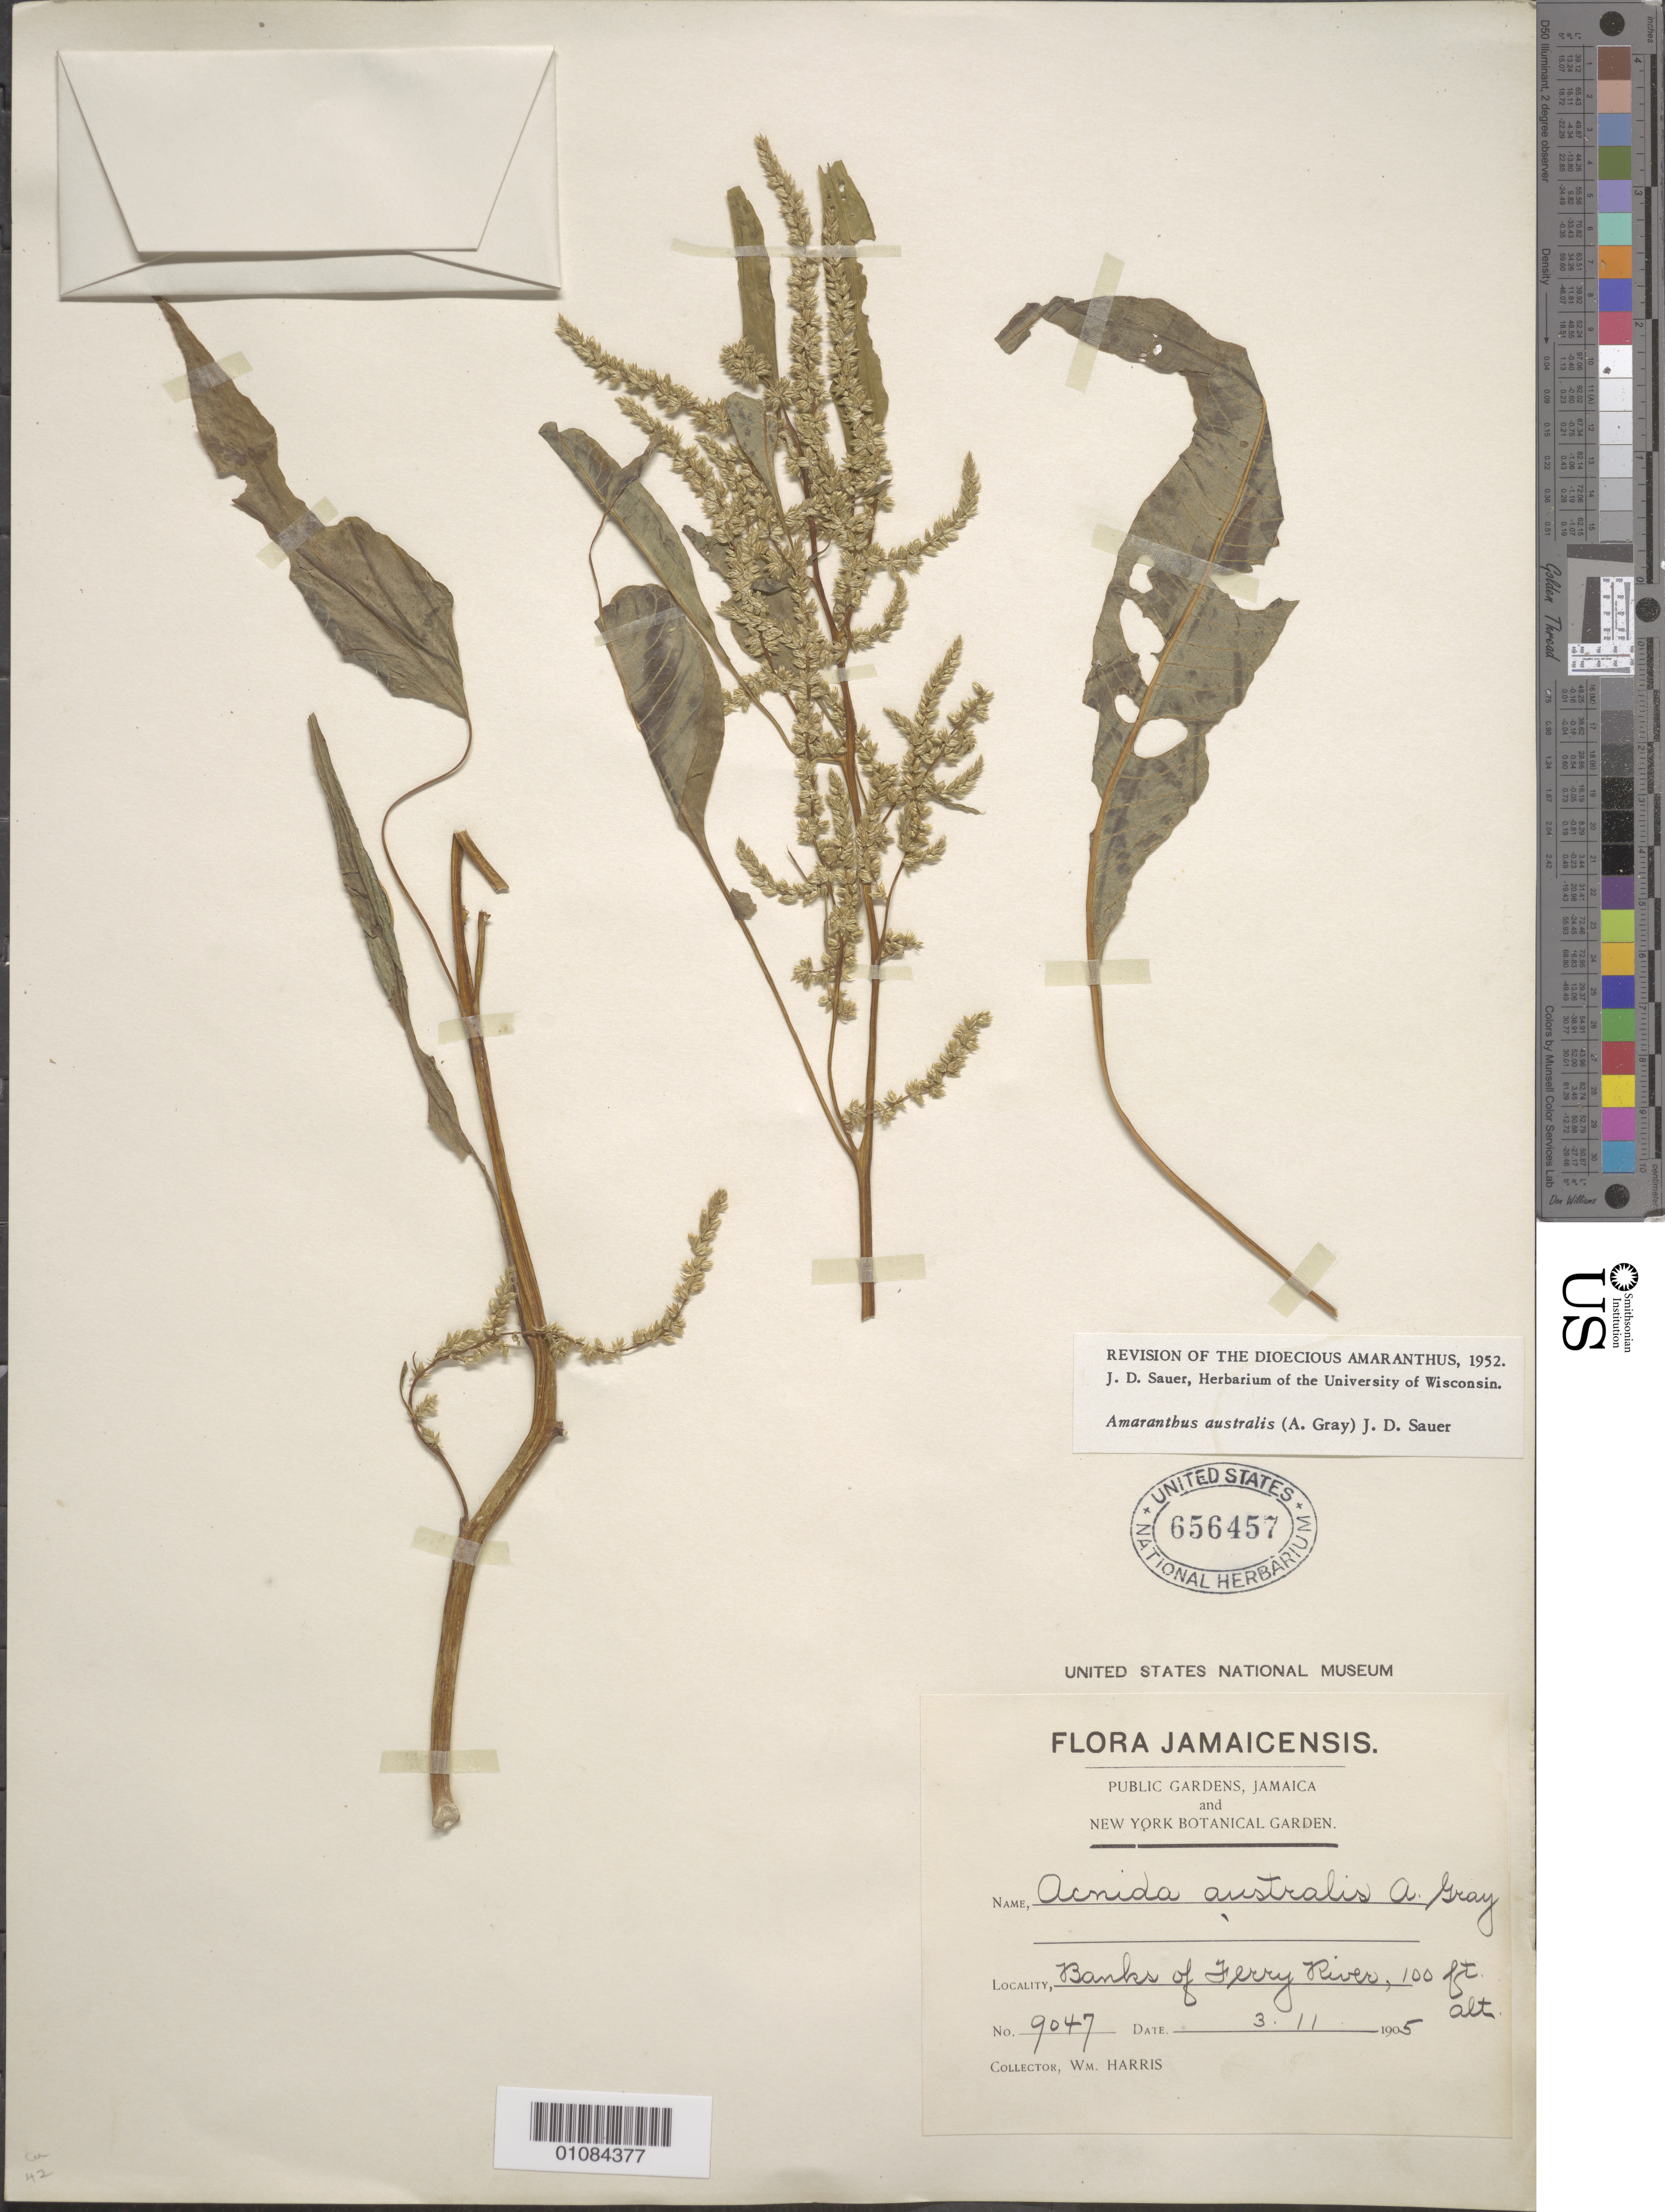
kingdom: Plantae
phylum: Tracheophyta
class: Magnoliopsida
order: Caryophyllales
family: Amaranthaceae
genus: Amaranthus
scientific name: Amaranthus australis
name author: (A. Gray) J.D. Sauer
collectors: W. Harris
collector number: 9047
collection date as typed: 03 Nov 1905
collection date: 1905-11-03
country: Jamaica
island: Jamaica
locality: Banks of Ferry River.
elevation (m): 30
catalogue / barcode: US 656457